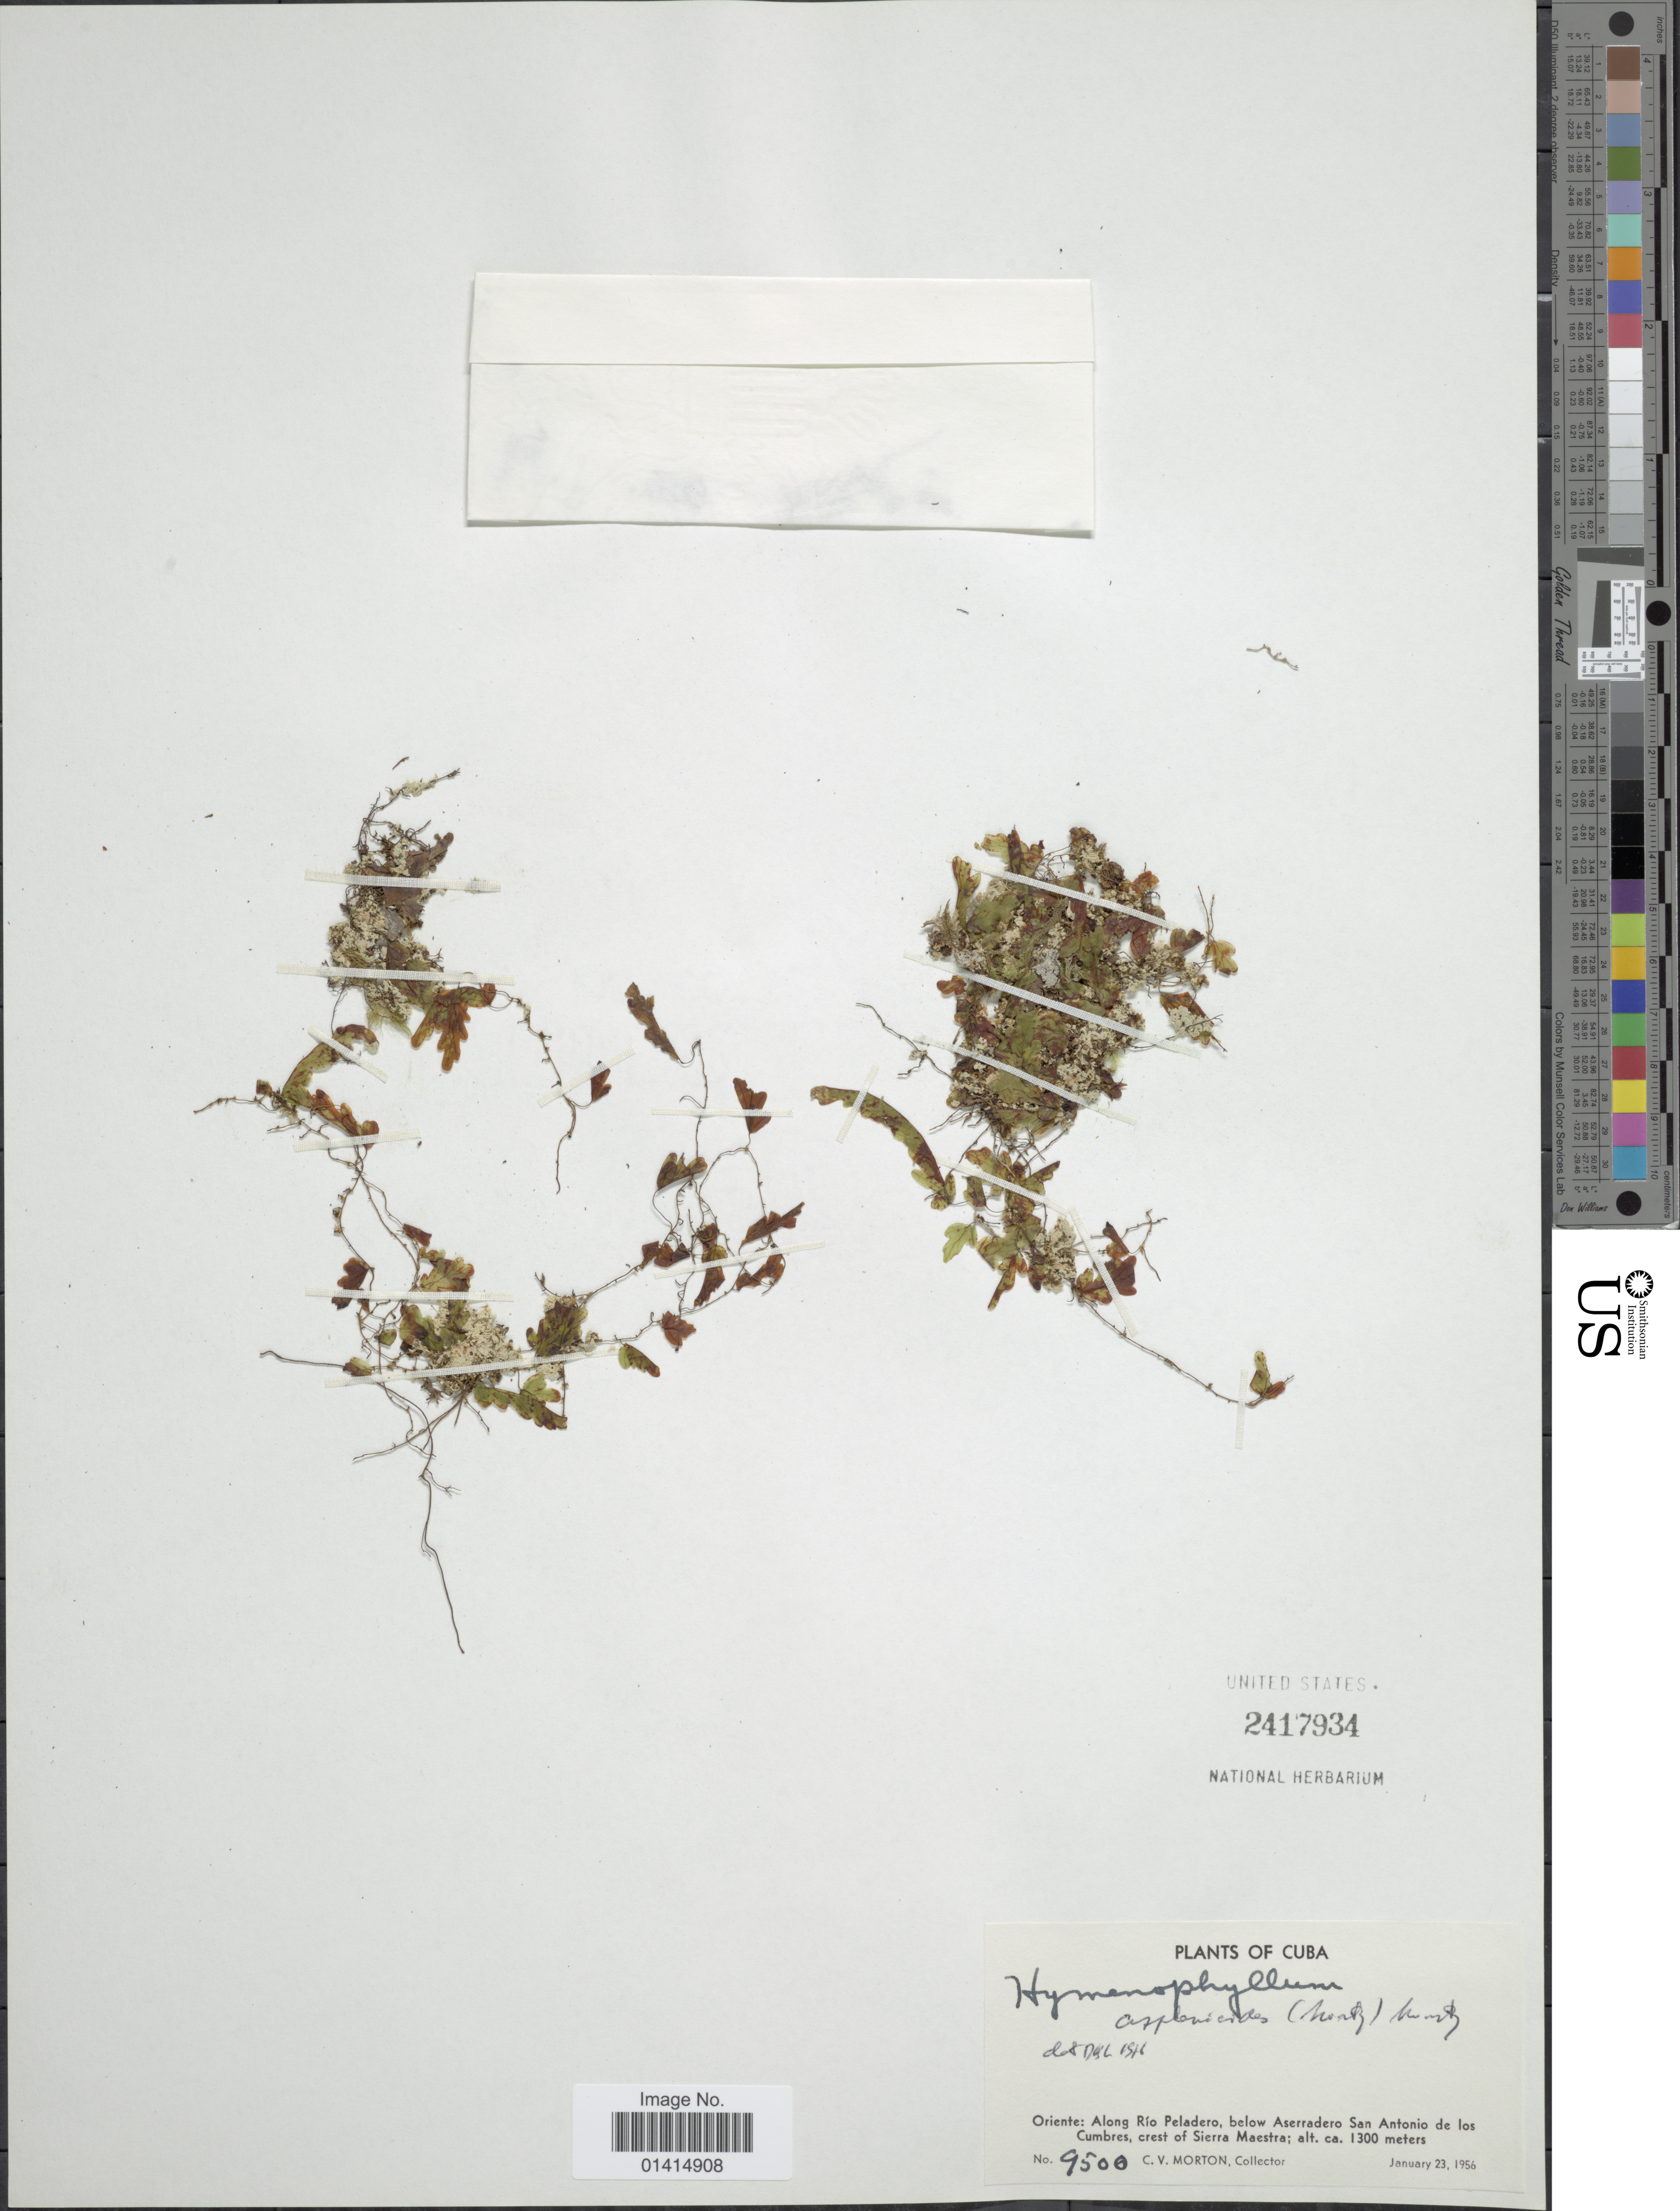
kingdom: Plantae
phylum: Tracheophyta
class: Polypodiopsida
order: Hymenophyllales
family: Hymenophyllaceae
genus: Hymenophyllum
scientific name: Hymenophyllum asplenioides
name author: (Sw.) Sw.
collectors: C. V. Morton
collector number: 9500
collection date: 1956-01-23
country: Cuba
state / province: Oriente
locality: Along Río Peladero, below Aserradero San Antonio de los Cumbres, crest Sierra Maestra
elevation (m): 1300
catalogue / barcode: US 2417934